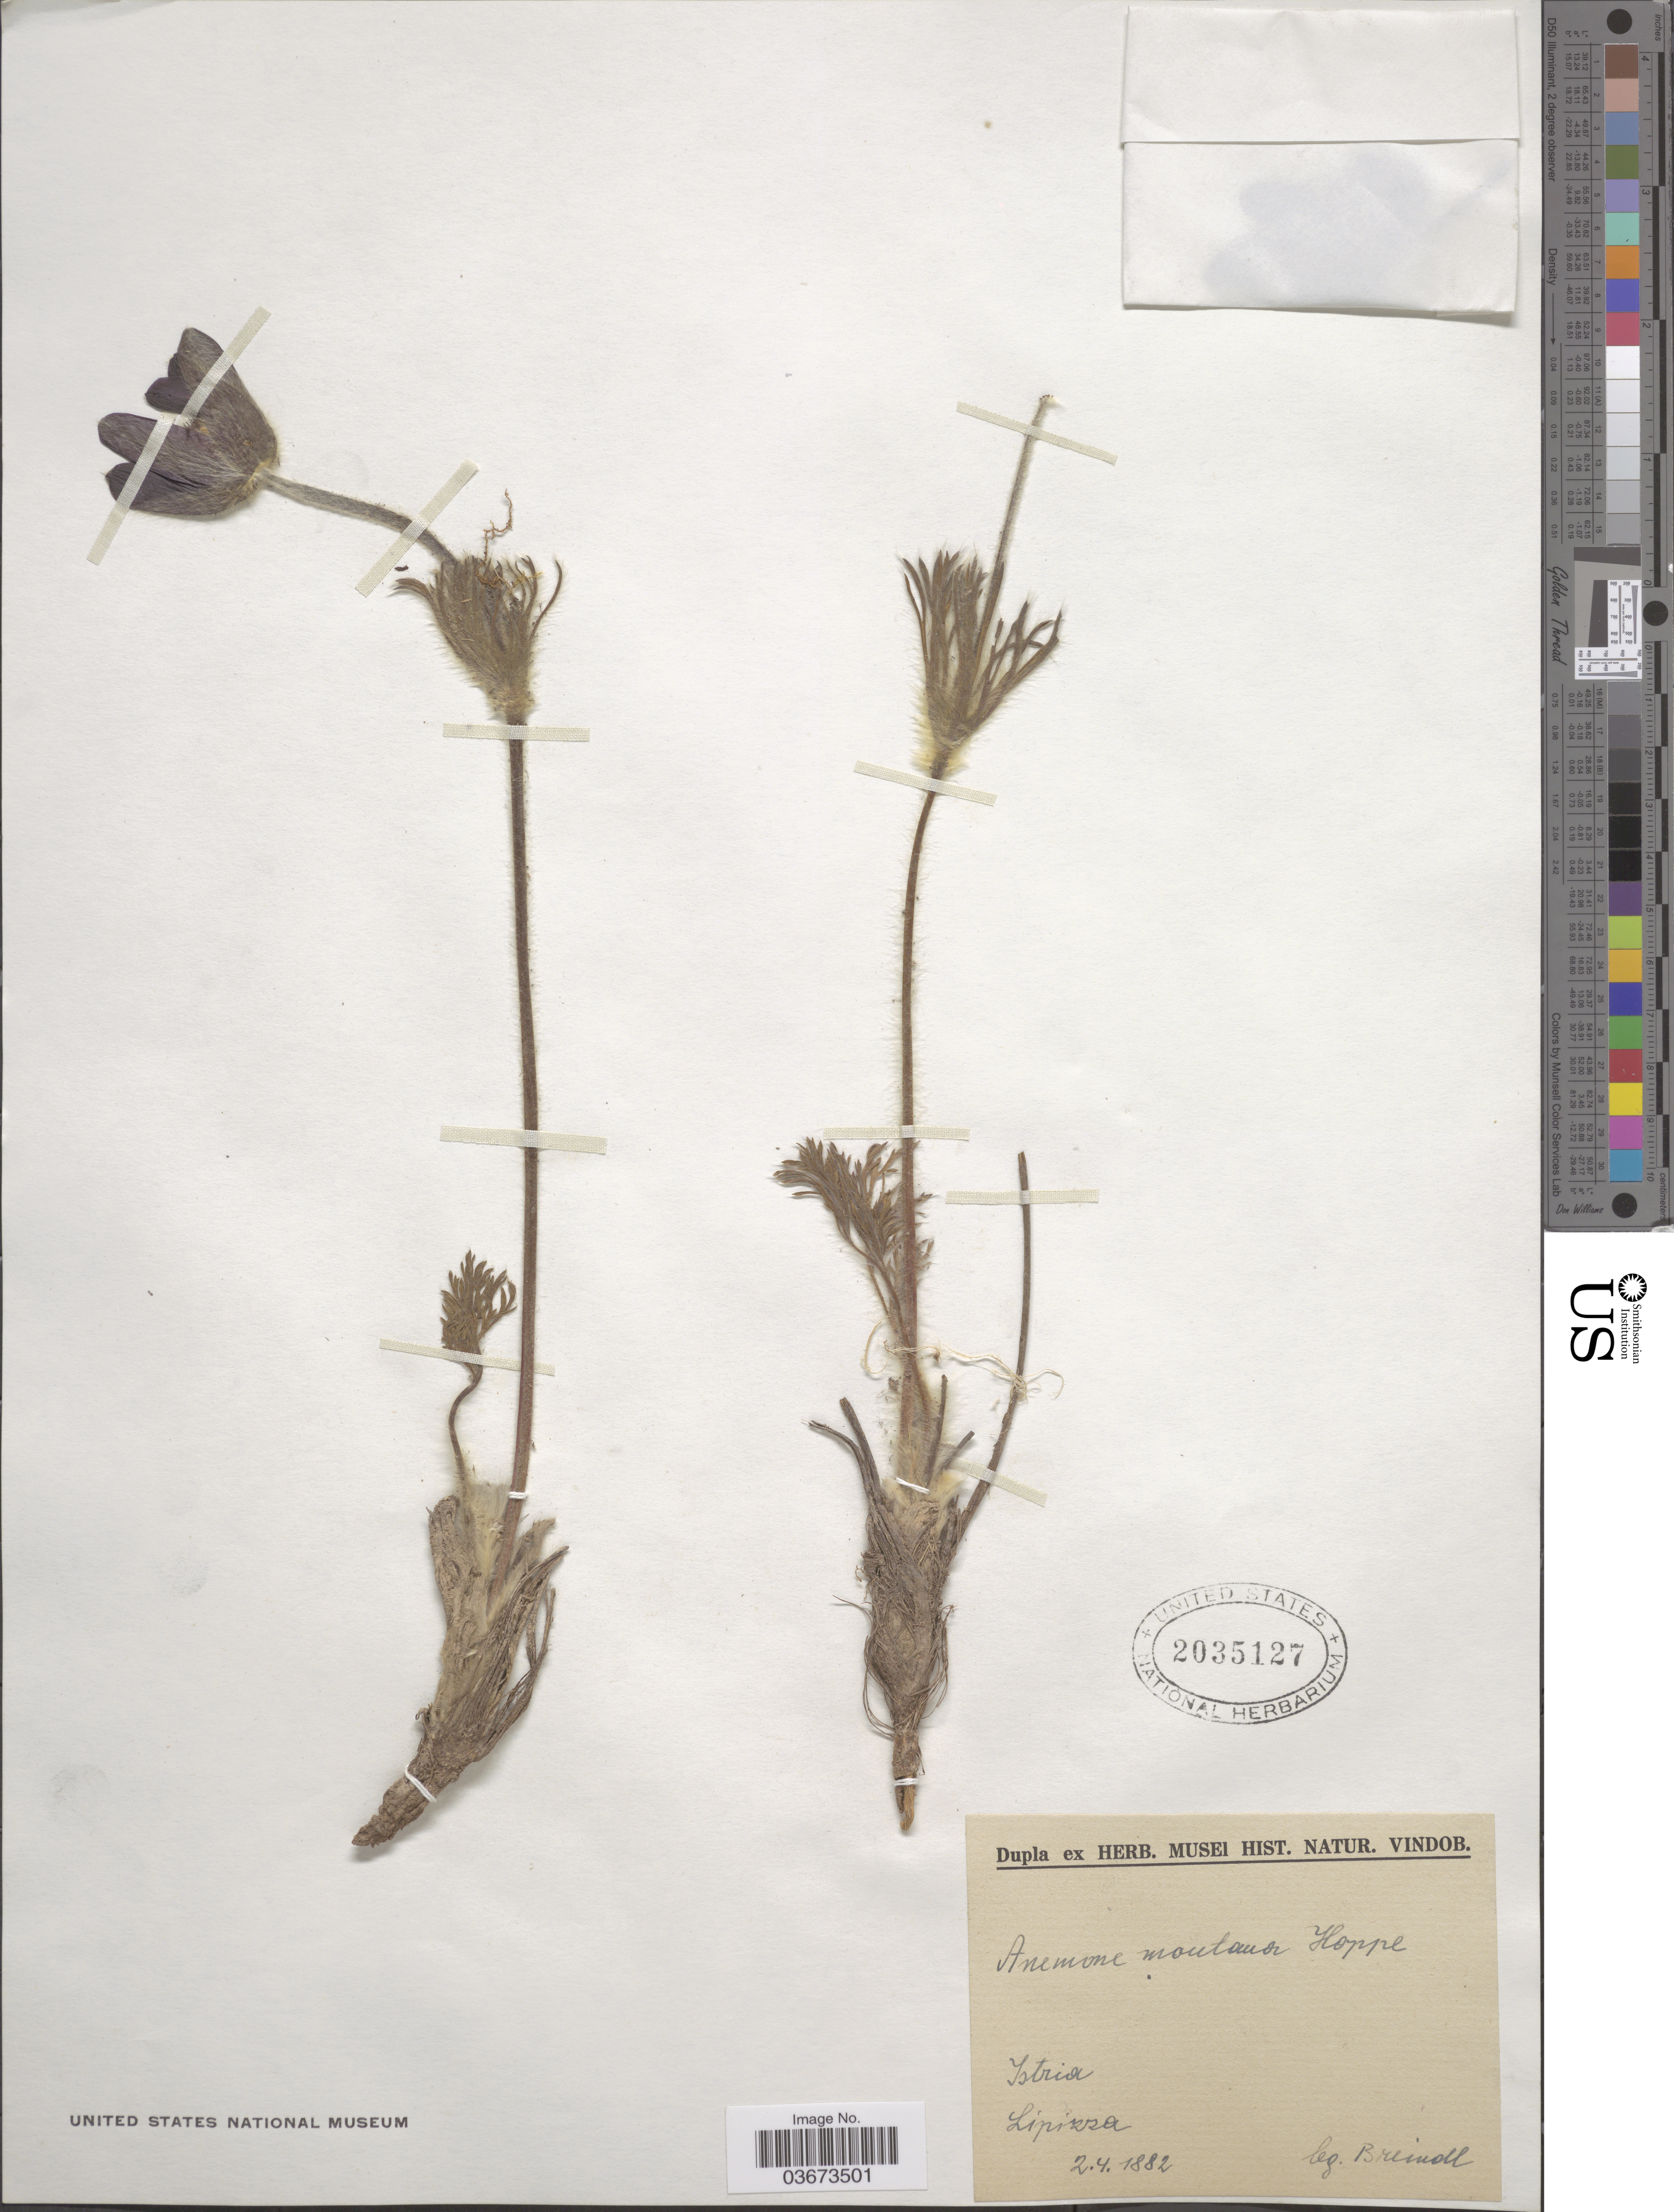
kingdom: Plantae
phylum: Tracheophyta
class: Magnoliopsida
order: Ranunculales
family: Ranunculaceae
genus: Anemone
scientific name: Anemone montana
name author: Hopp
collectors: Breindl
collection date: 1882-04-02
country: Croatia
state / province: Istria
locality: Lipizza.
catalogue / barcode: US 2035127